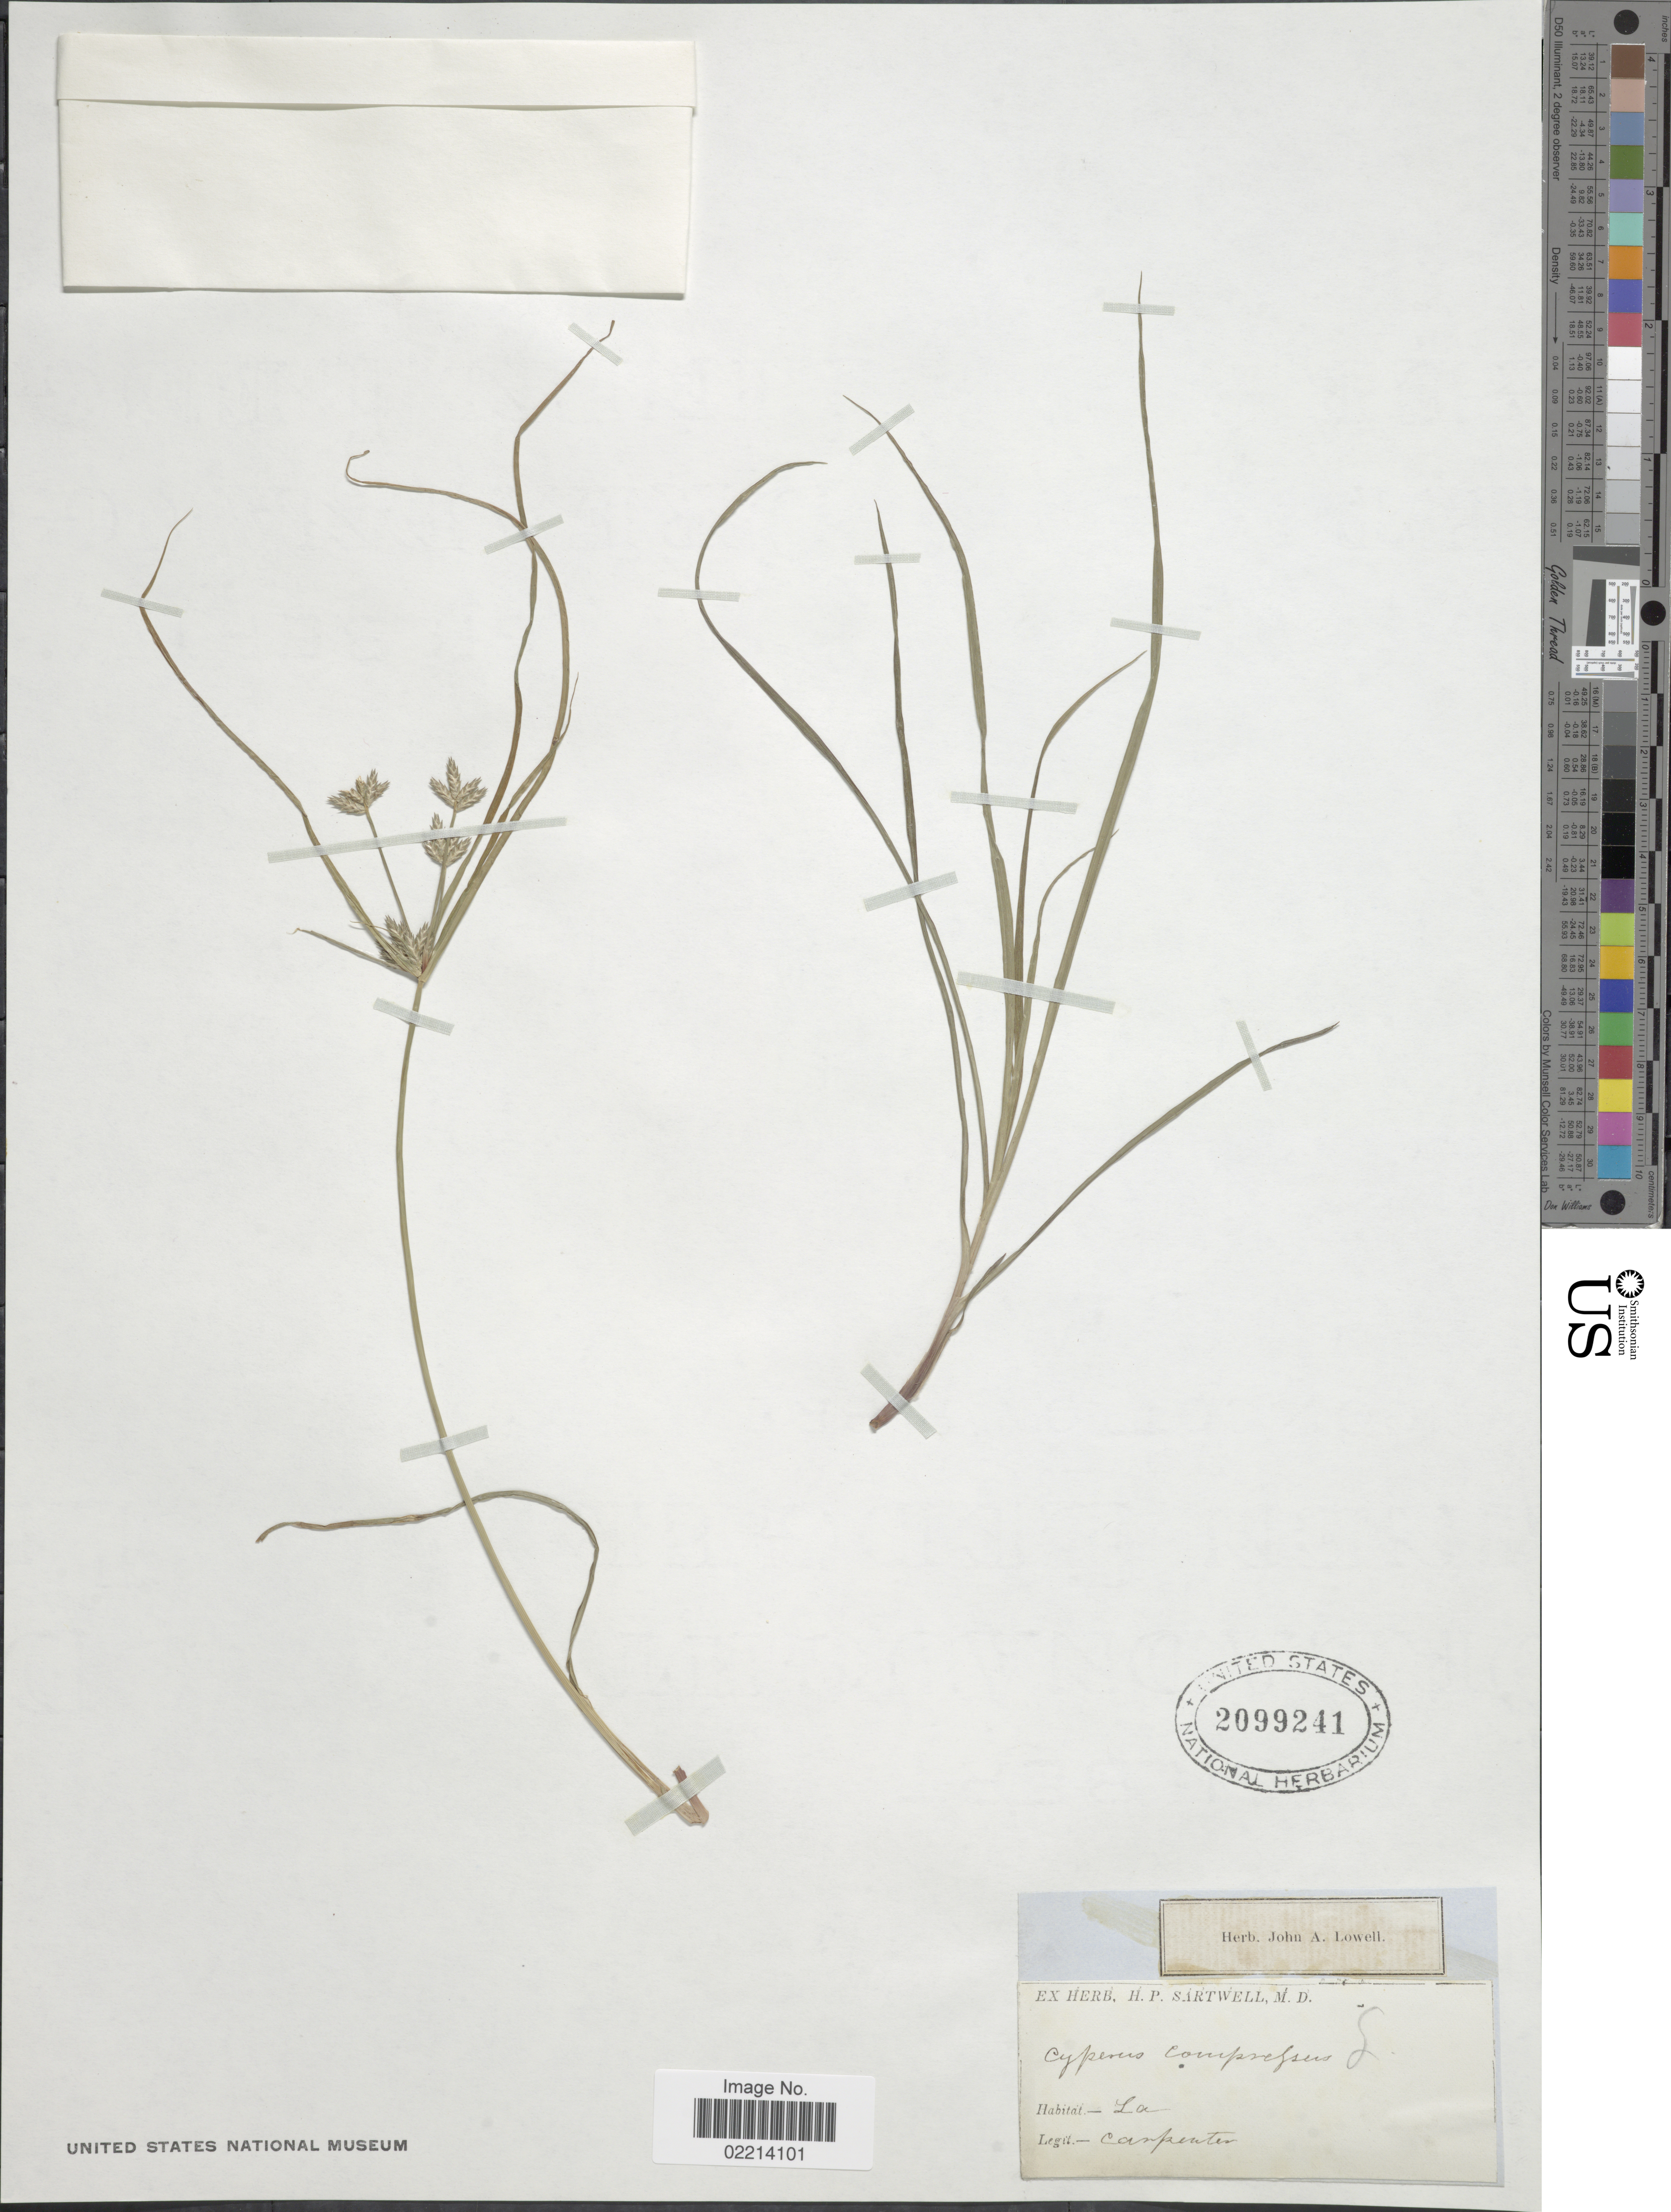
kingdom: Plantae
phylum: Tracheophyta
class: Liliopsida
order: Poales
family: Cyperaceae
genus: Cyperus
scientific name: Cyperus compressus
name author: L.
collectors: ex herb. Sartwell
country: United States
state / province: Louisiana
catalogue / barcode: US 2099241